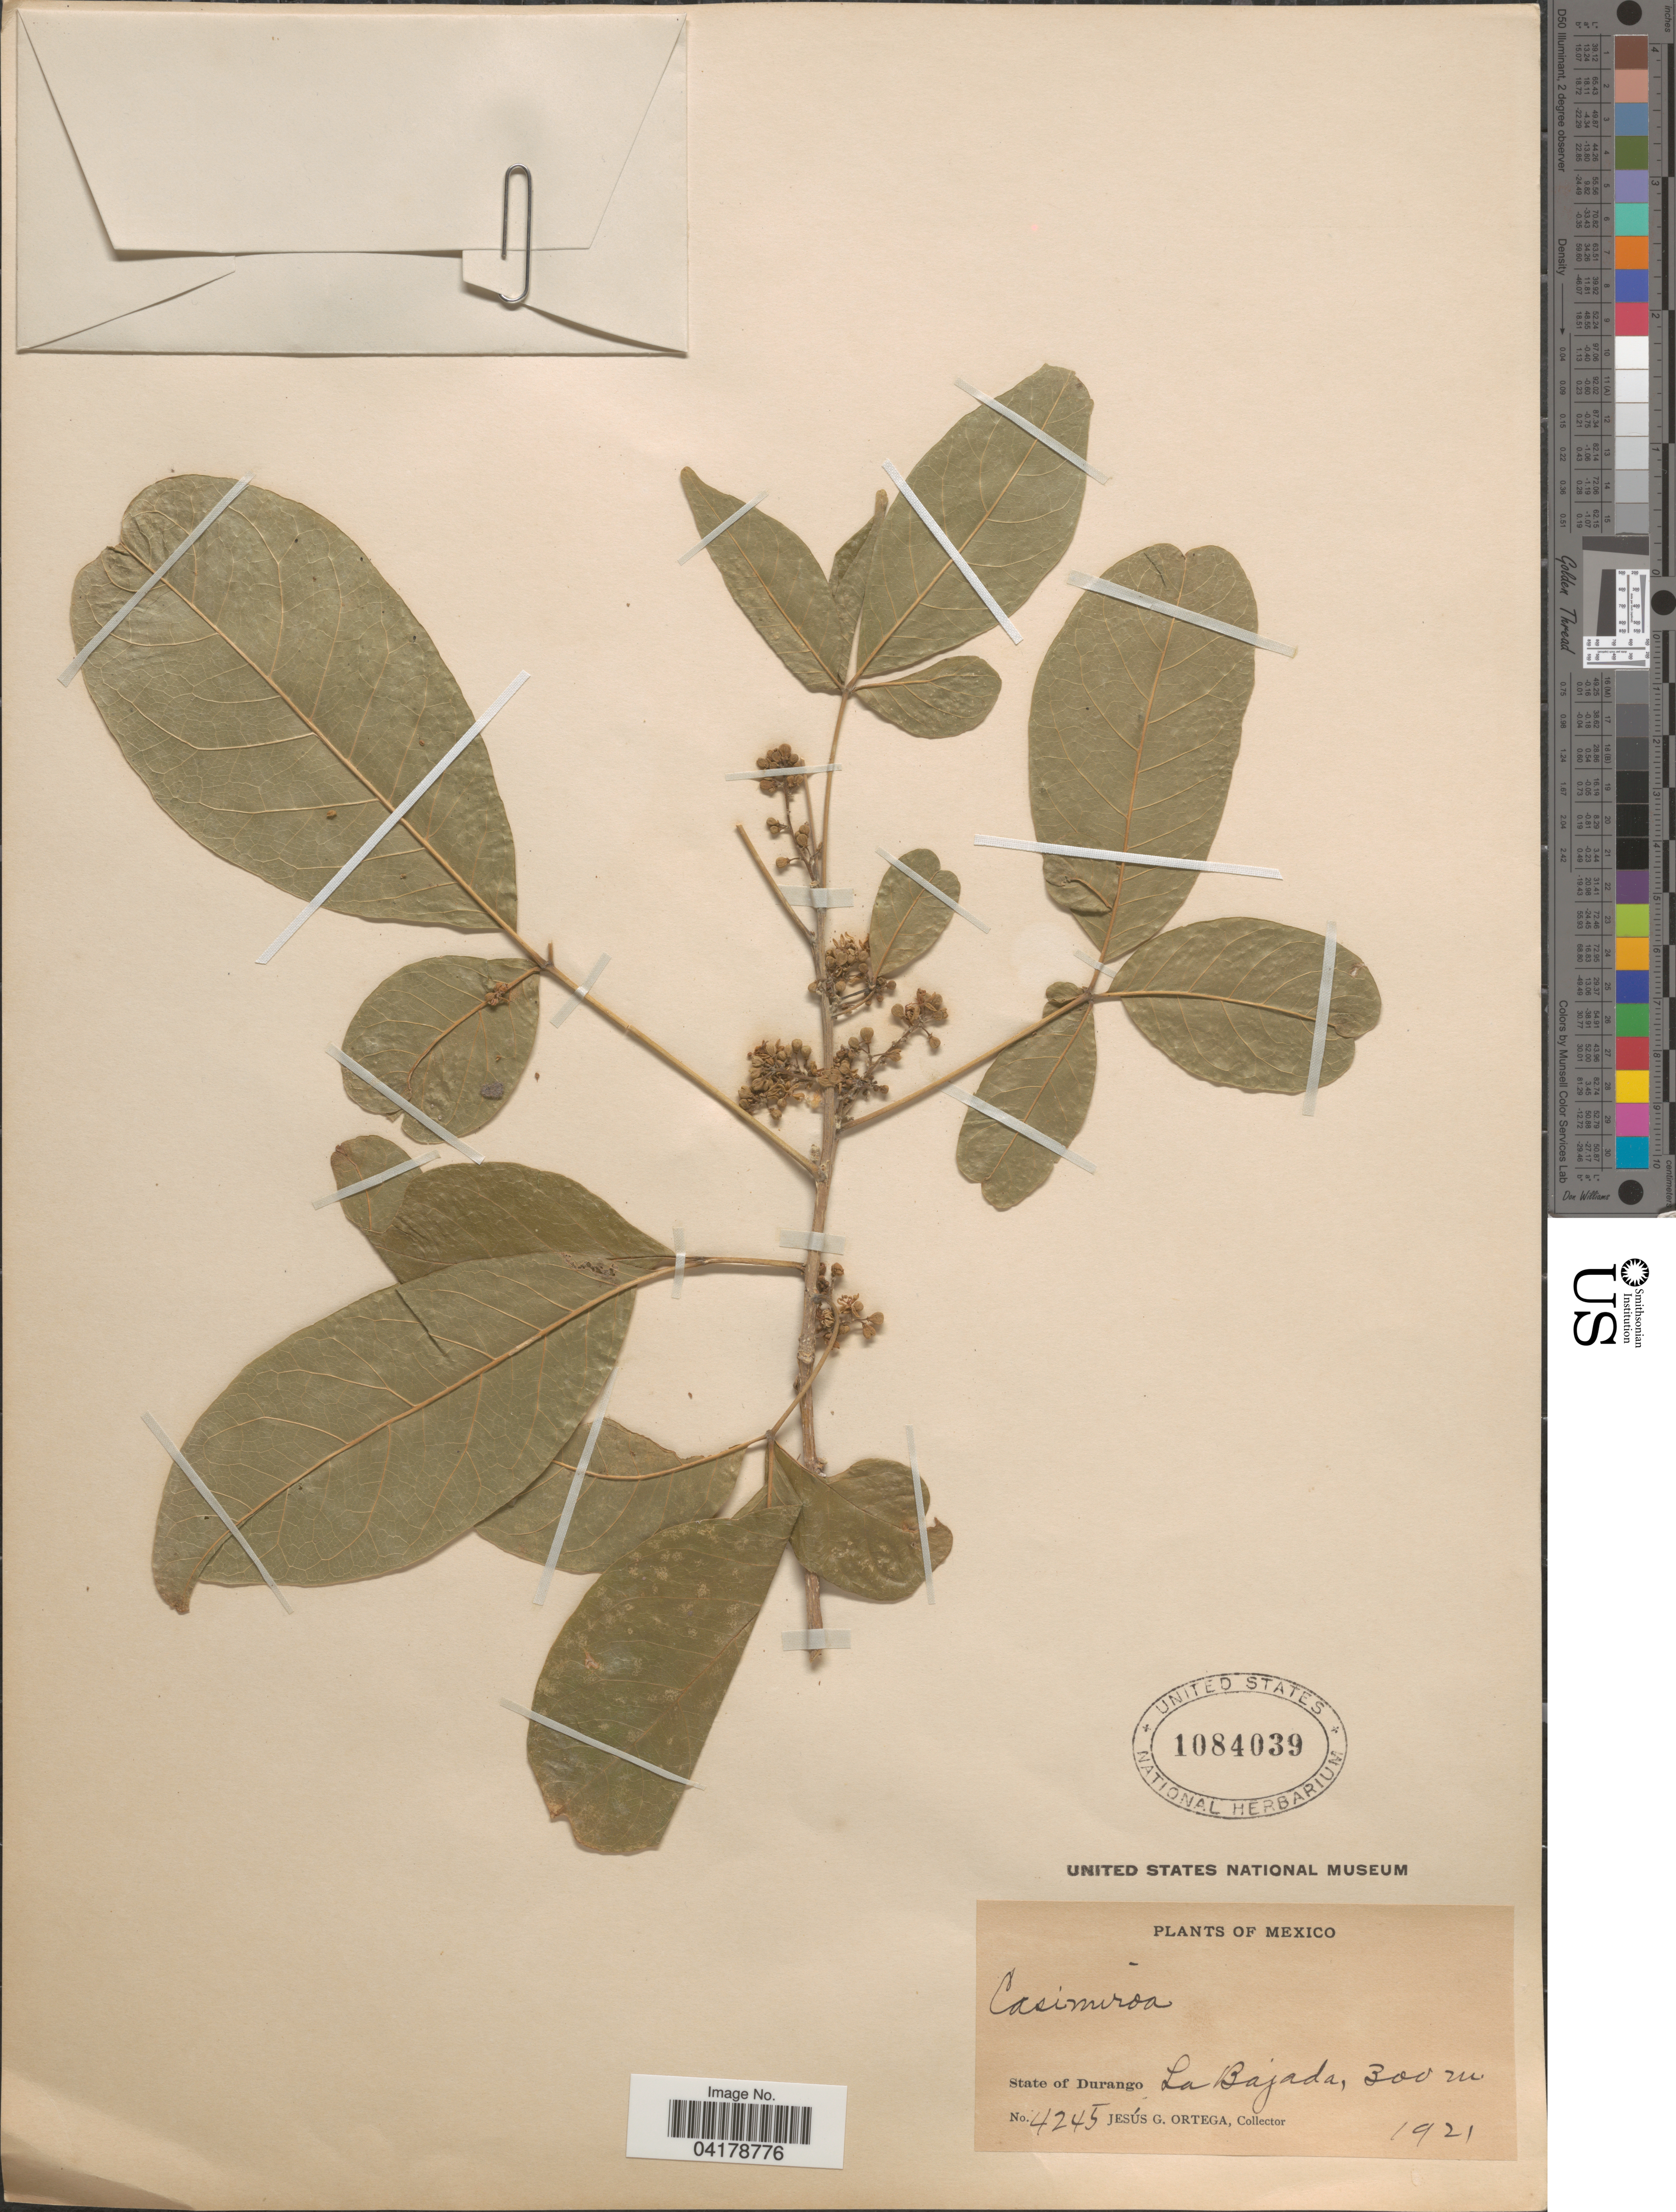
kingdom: Plantae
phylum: Tracheophyta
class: Magnoliopsida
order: Sapindales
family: Rutaceae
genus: Casimiroa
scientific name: Casimiroa sp.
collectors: J. Ortega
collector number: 4245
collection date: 1921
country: Mexico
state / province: Durango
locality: La Bajada.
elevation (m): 300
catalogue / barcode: US 1084039